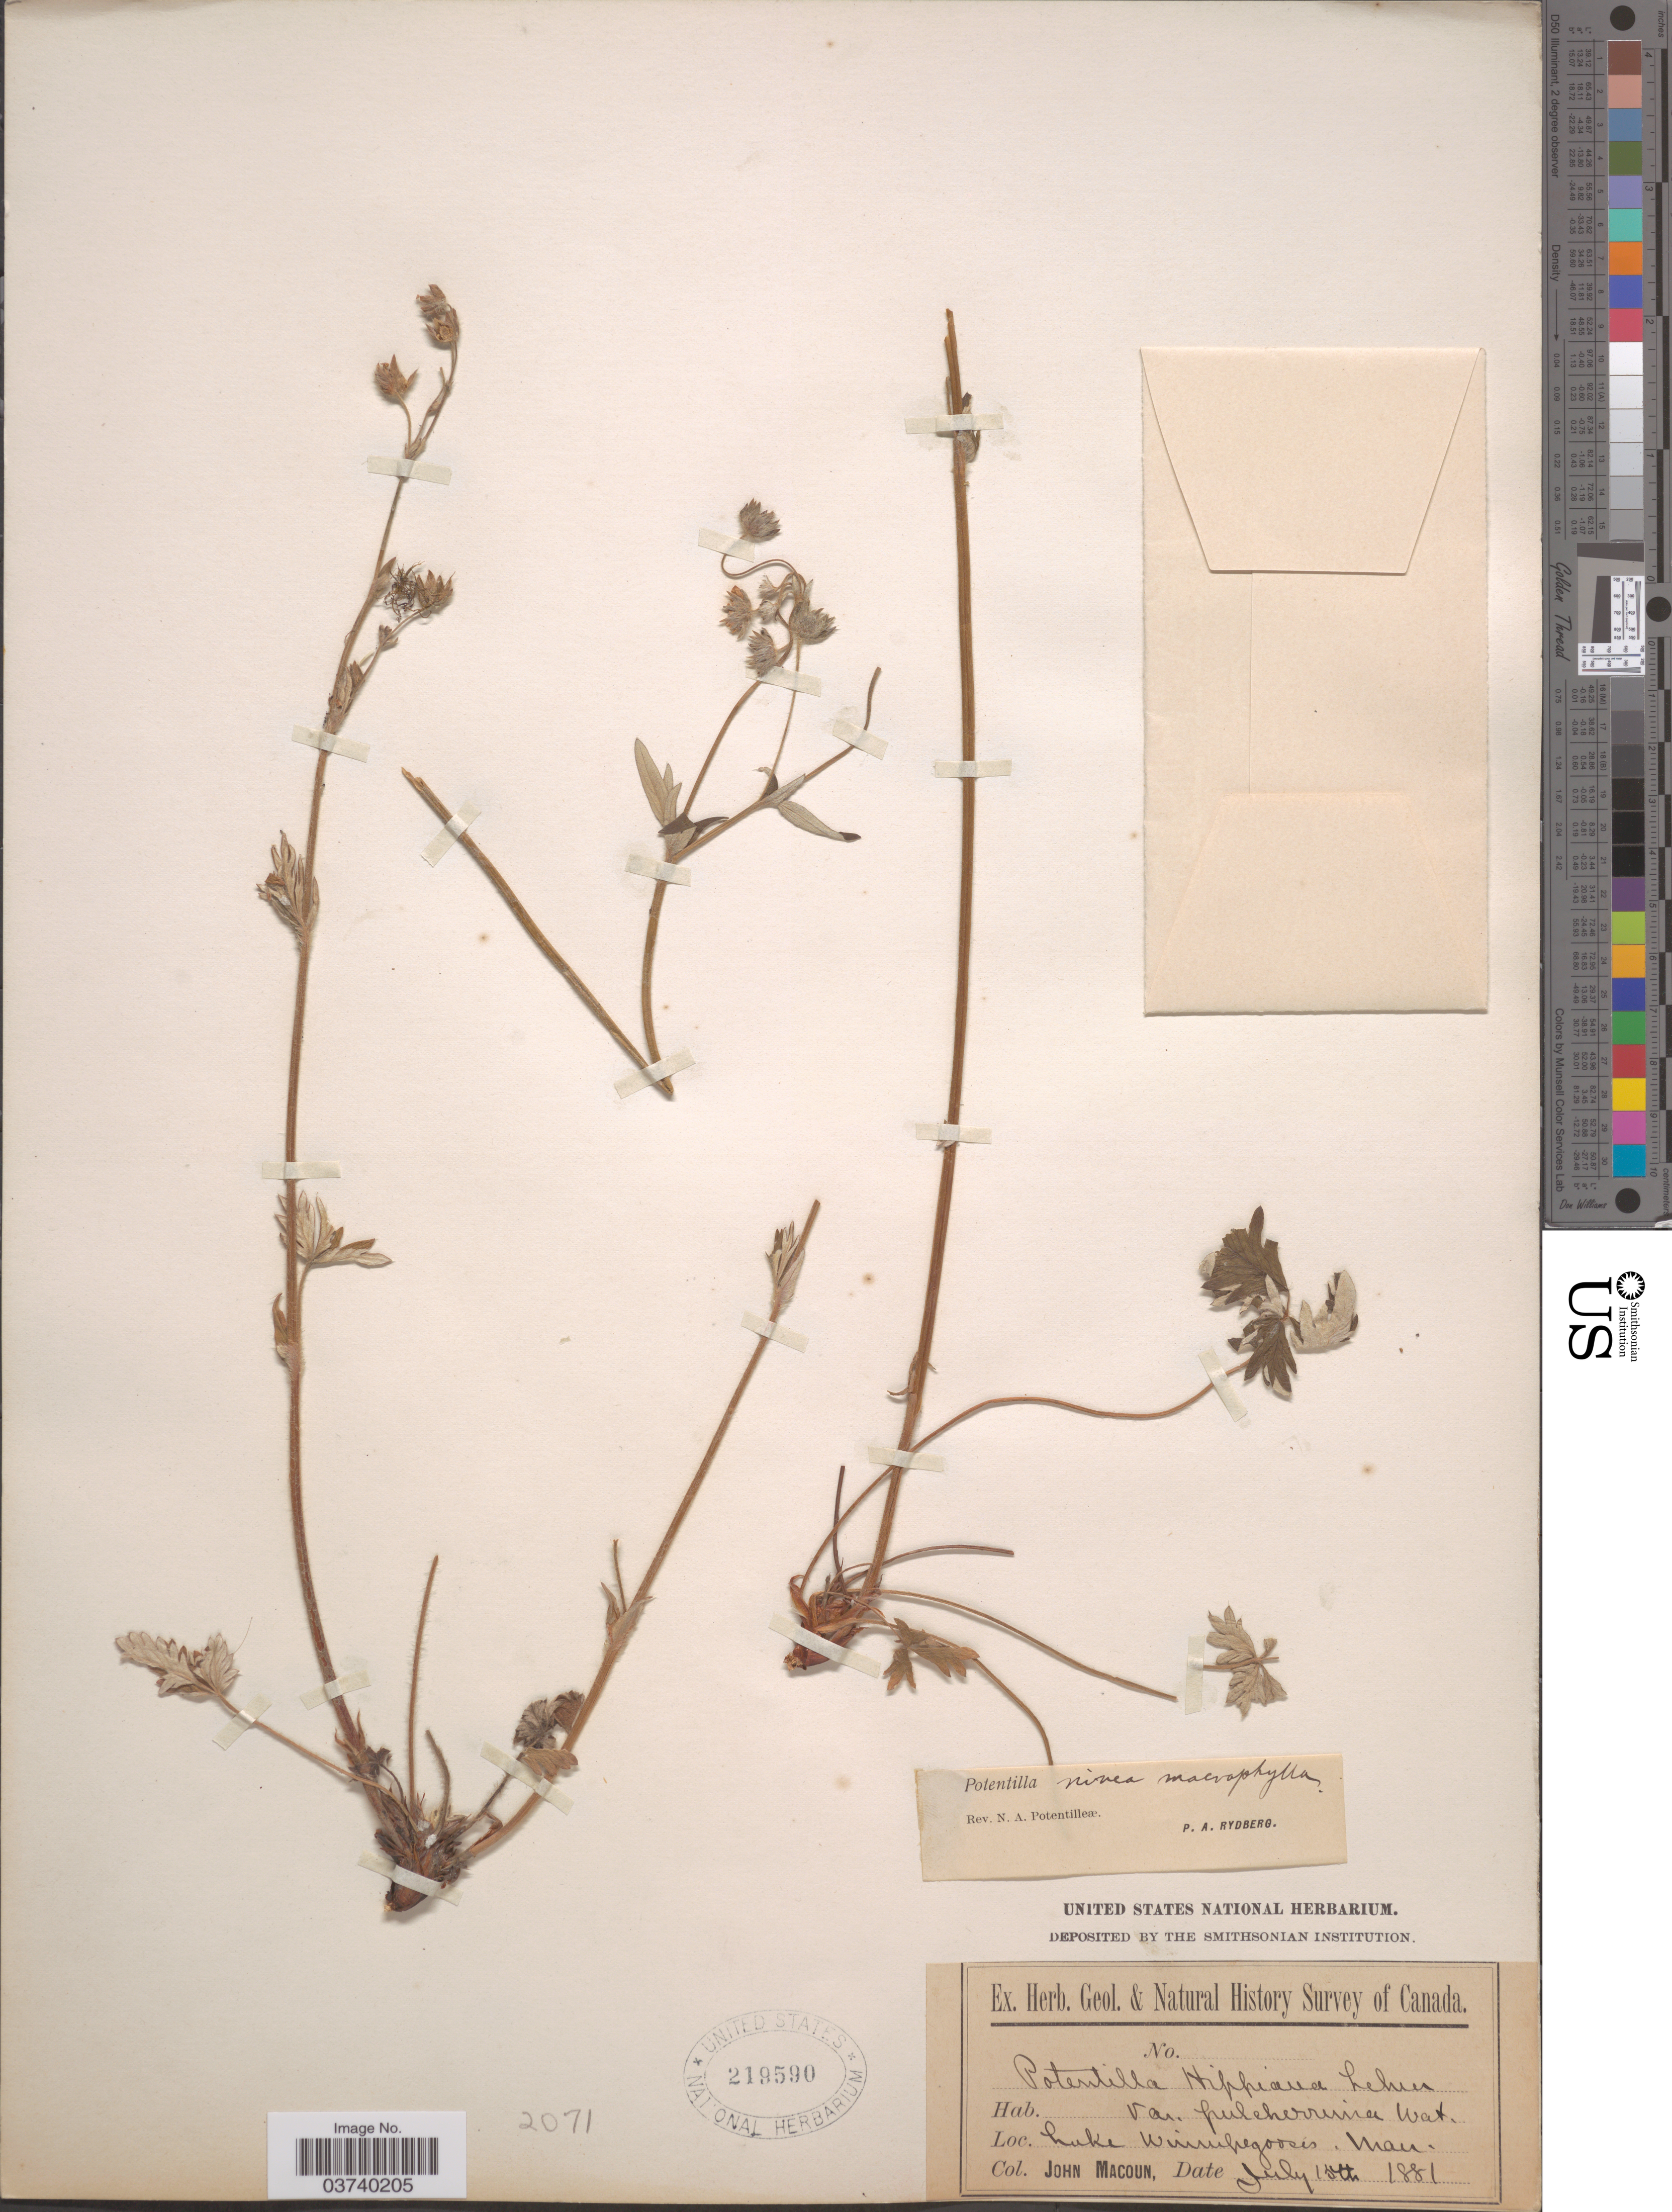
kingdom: Plantae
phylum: Tracheophyta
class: Magnoliopsida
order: Rosales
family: Rosaceae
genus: Potentilla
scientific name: Potentilla nivea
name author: L.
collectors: J. Macoun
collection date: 1881-07-15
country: Canada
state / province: Manitoba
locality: Lake Winnipegoosis.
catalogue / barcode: US 219590